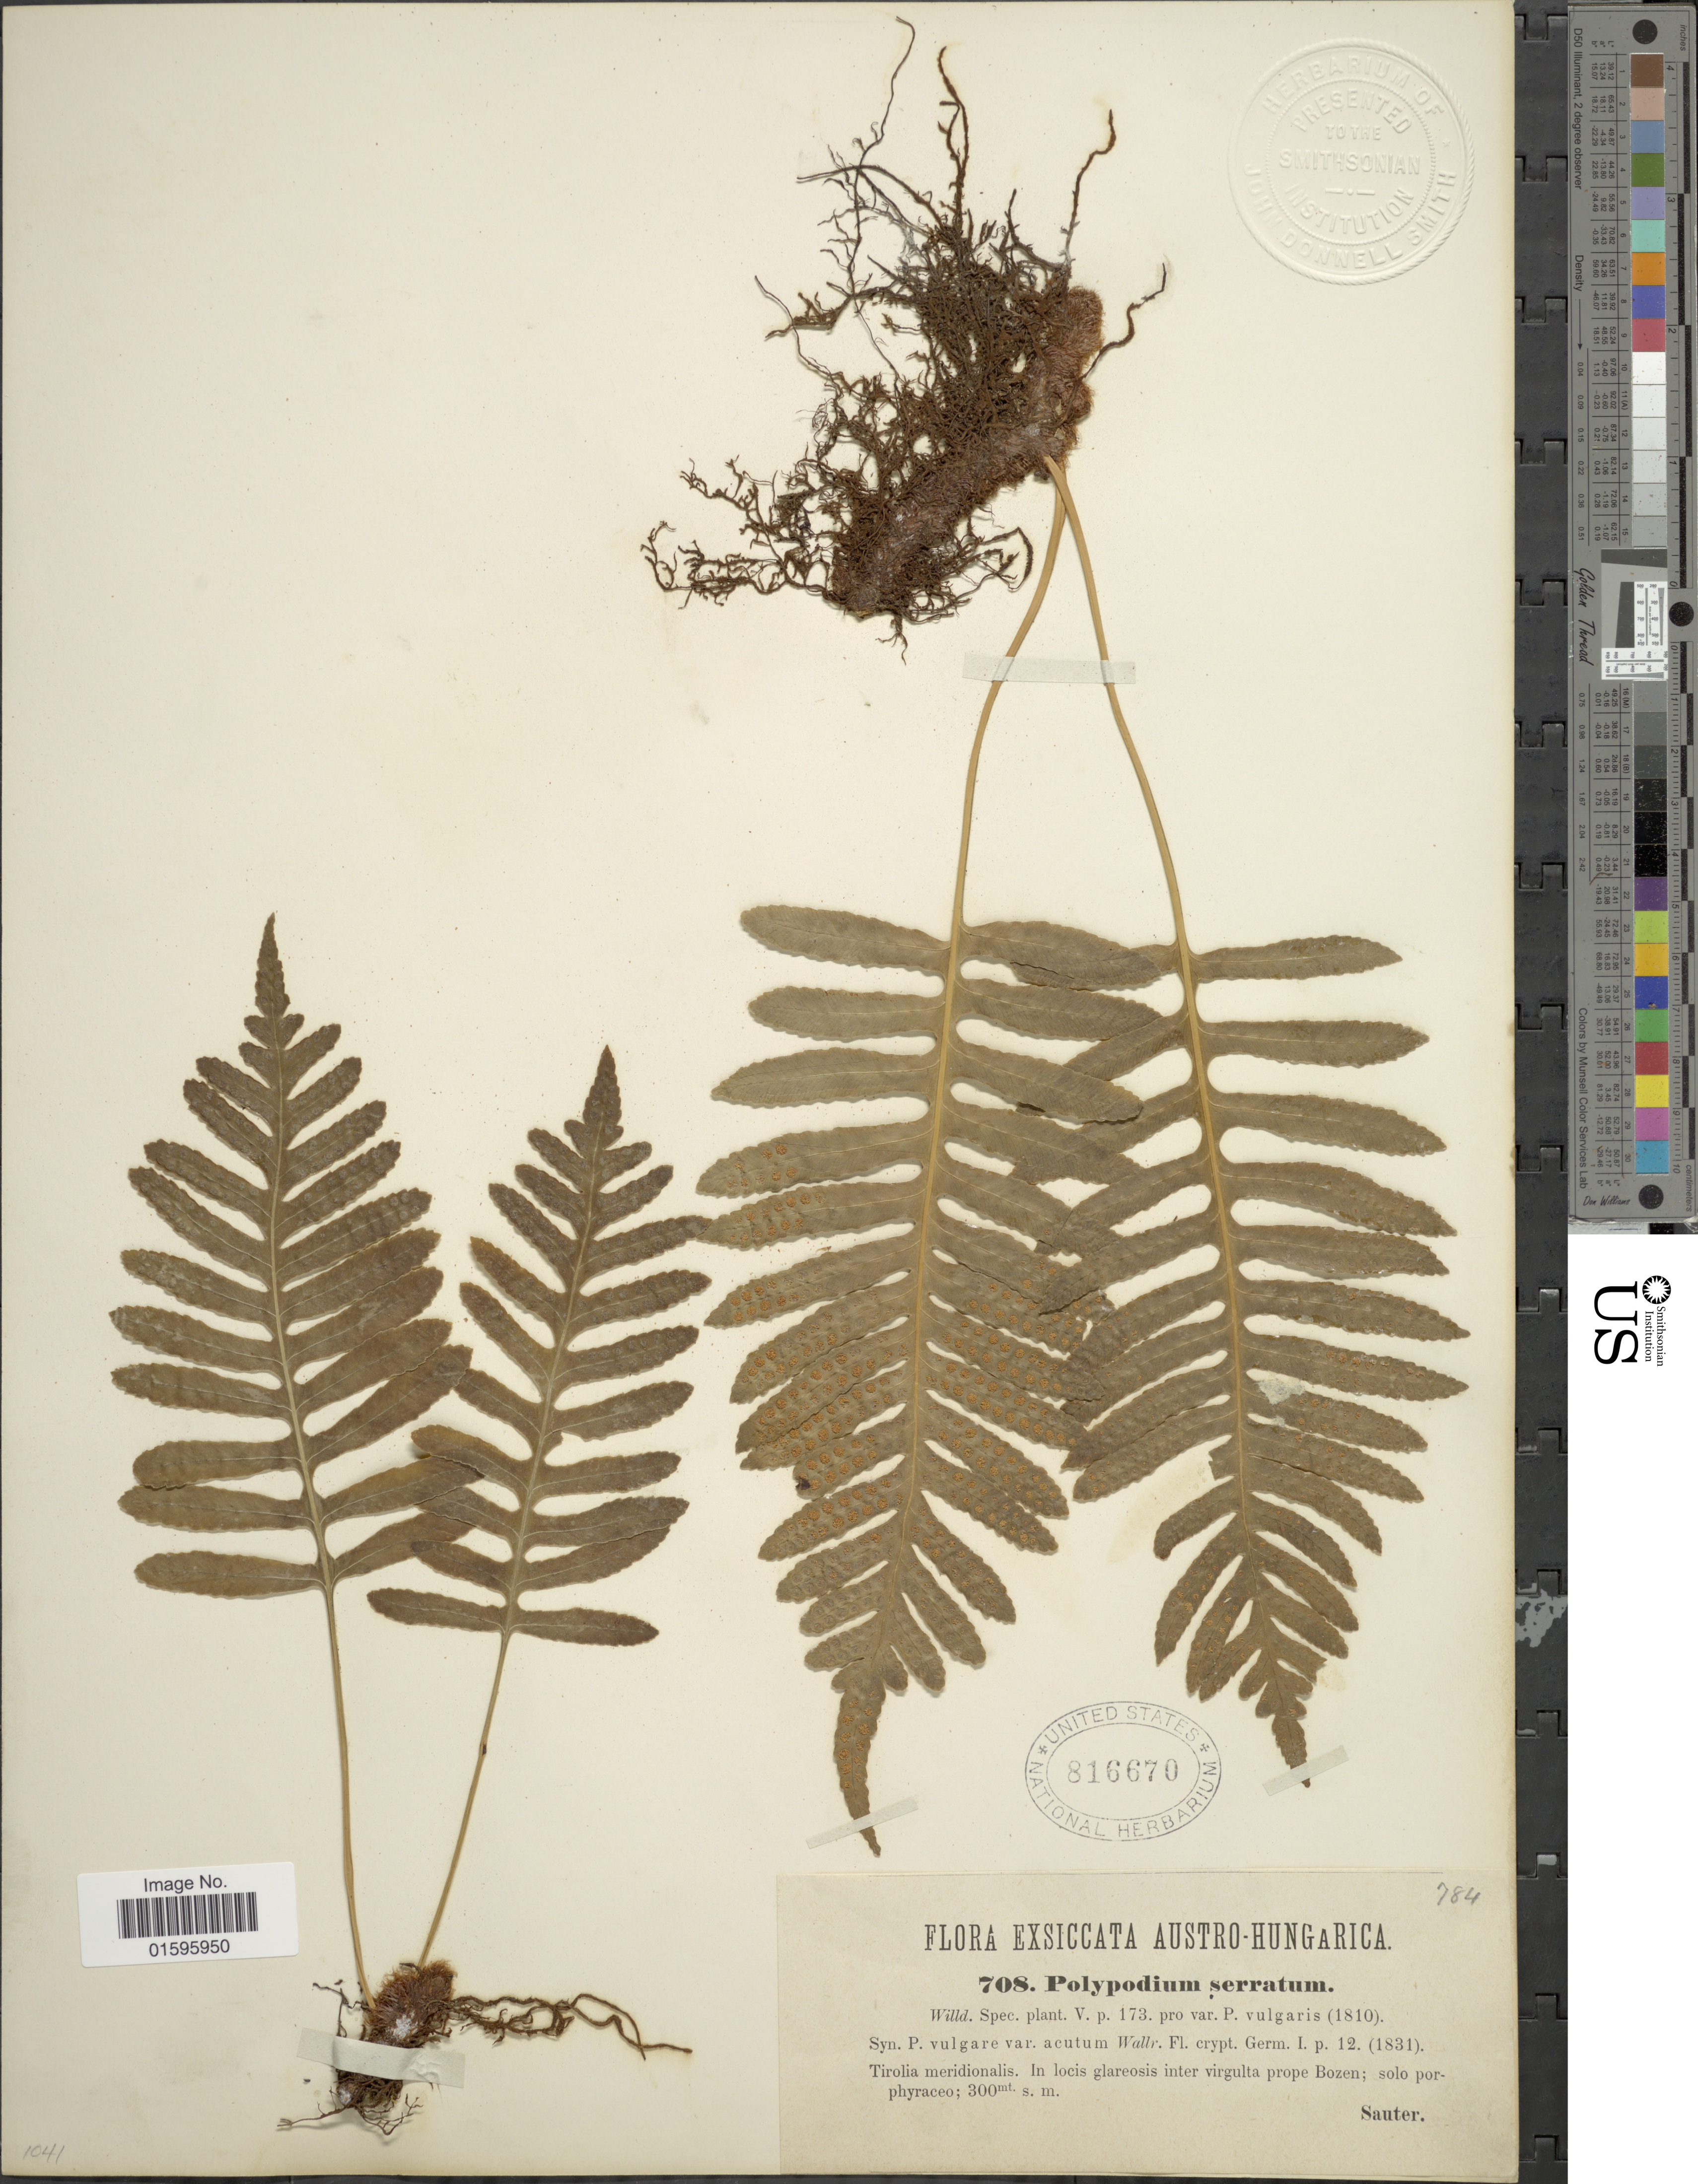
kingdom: Plantae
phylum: Tracheophyta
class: Polypodiopsida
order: Polypodiales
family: Polypodiaceae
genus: Polypodium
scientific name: Polypodium vulgare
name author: L.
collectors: -. Sauter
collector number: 784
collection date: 1810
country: Austria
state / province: Tirol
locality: Austro-Hungarica, Tirolia meridionalis, prope Bozen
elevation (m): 300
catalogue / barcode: US 816670